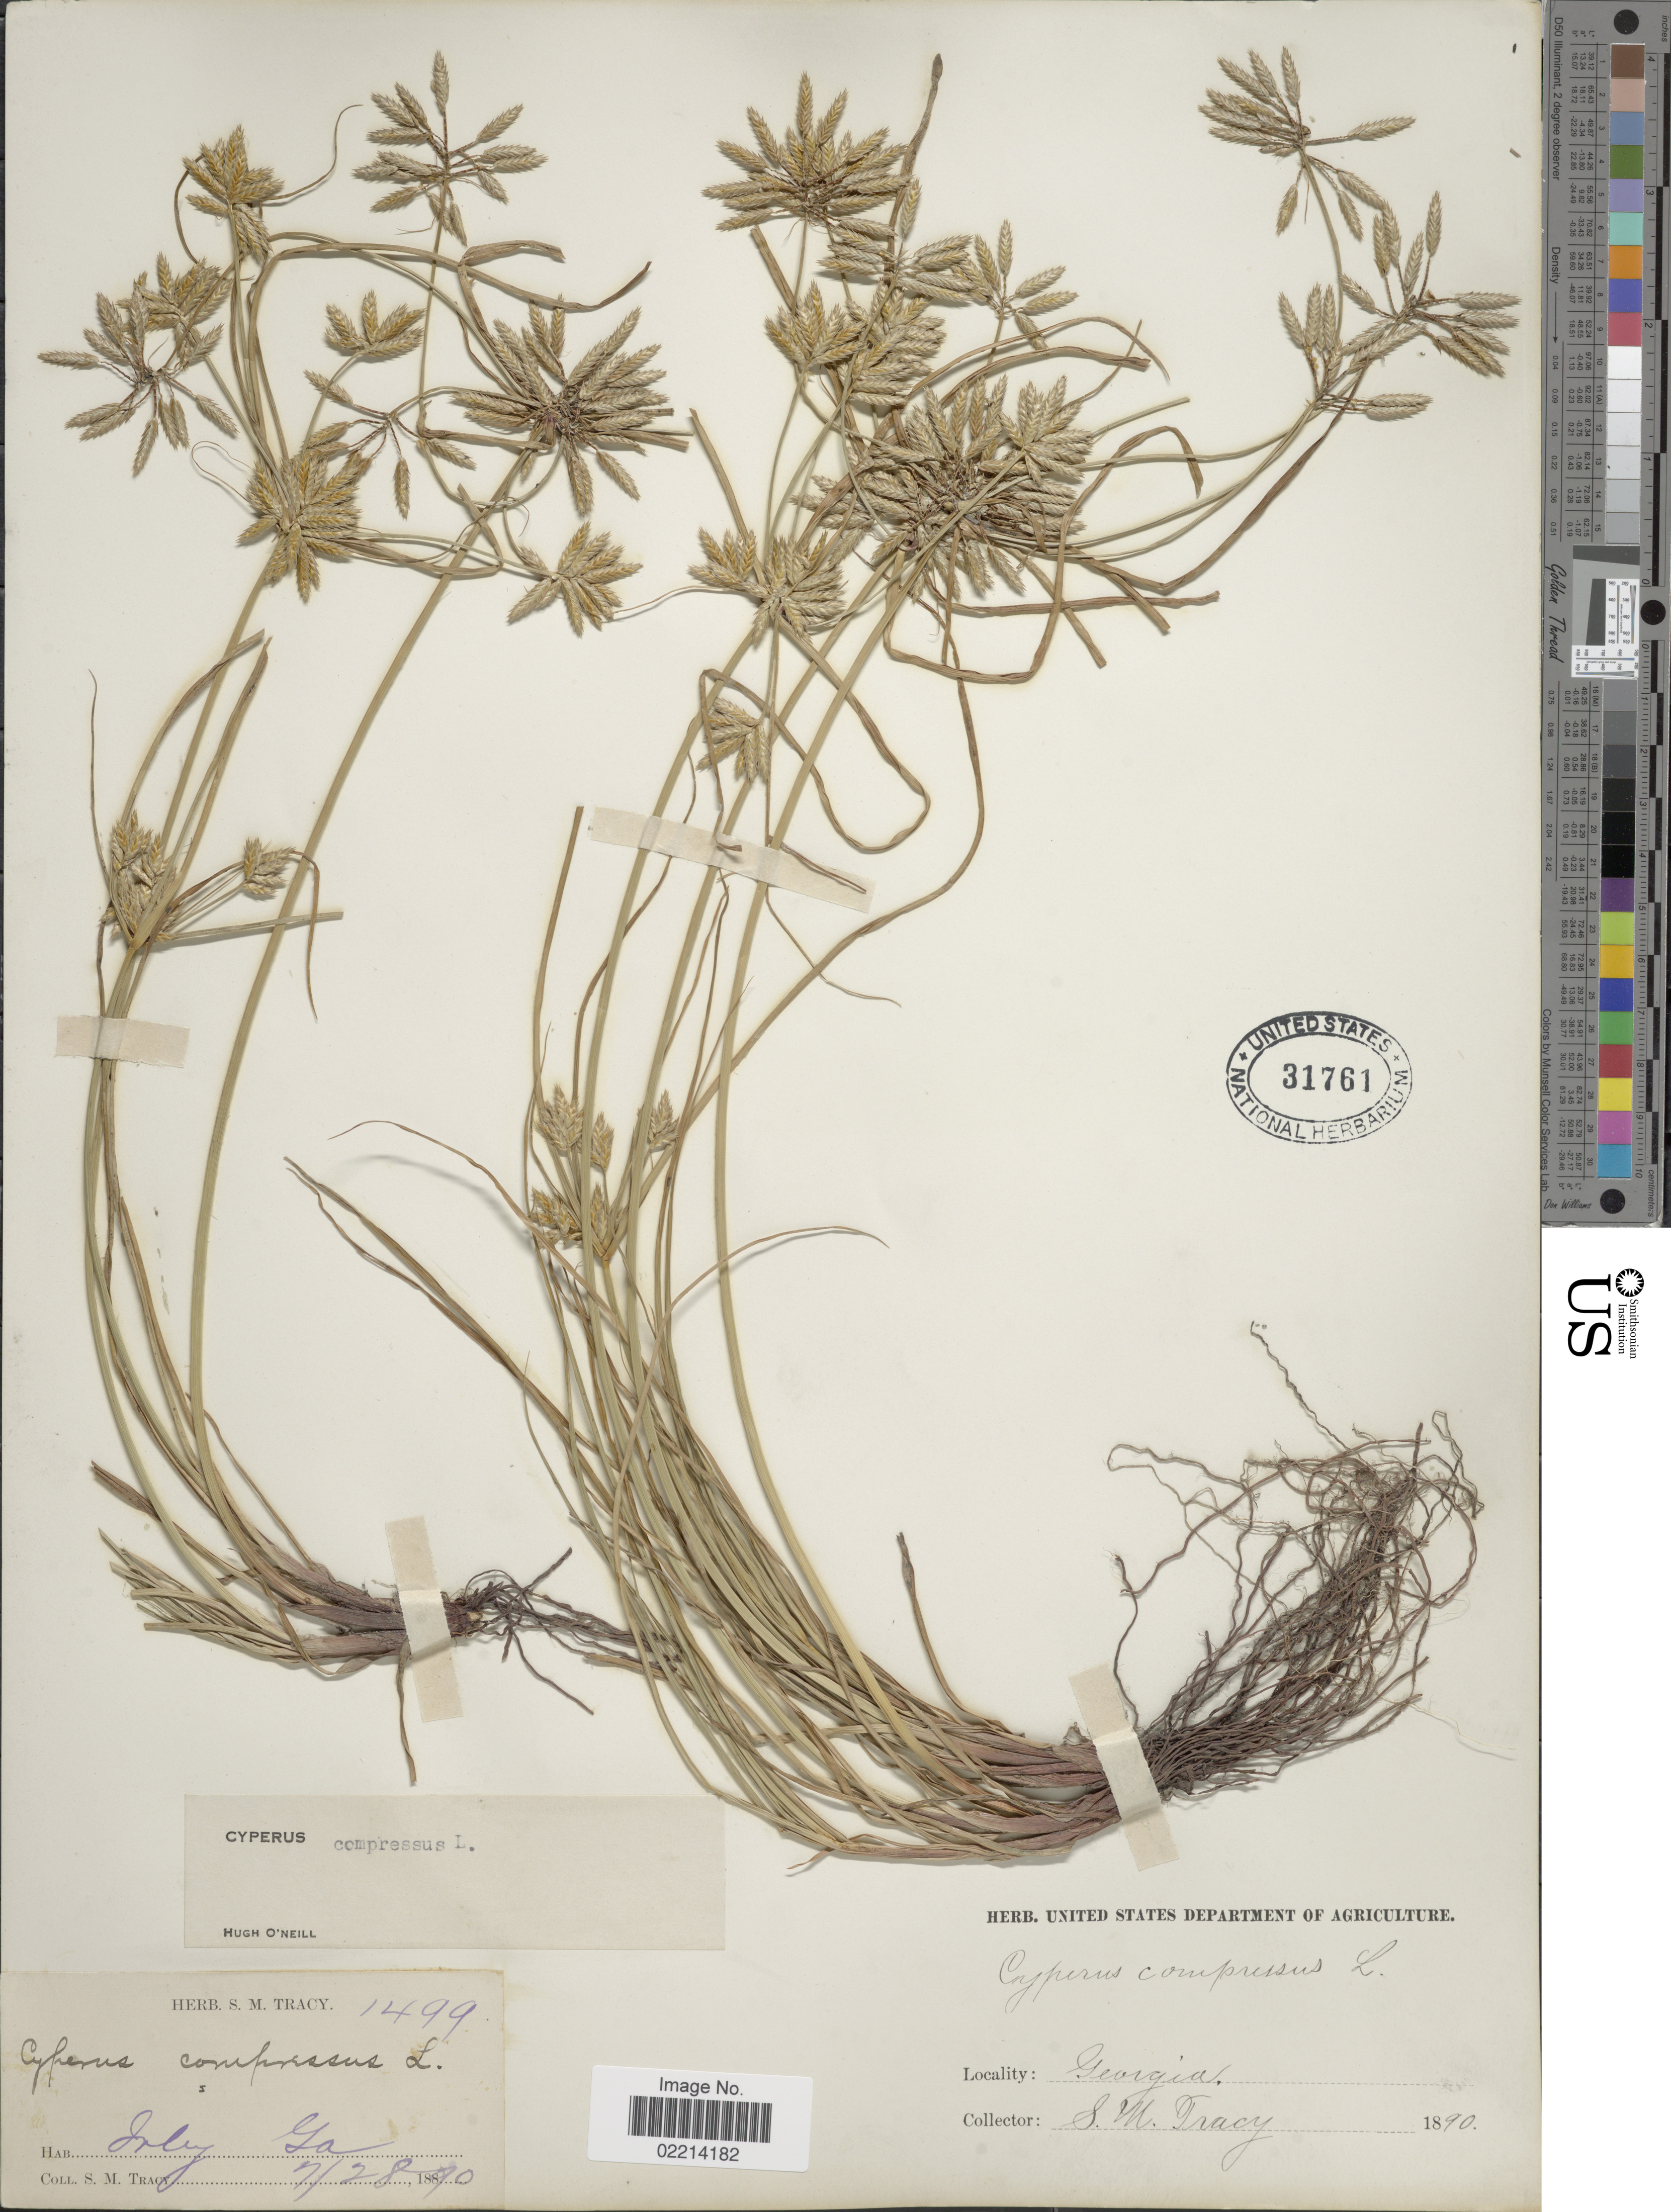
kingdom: Plantae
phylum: Tracheophyta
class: Liliopsida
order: Poales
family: Cyperaceae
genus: Cyperus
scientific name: Cyperus compressus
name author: L.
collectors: S. M. Tracy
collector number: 1499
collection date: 1890-07-28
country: United States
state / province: Georgia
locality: Irby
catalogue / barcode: US 31761